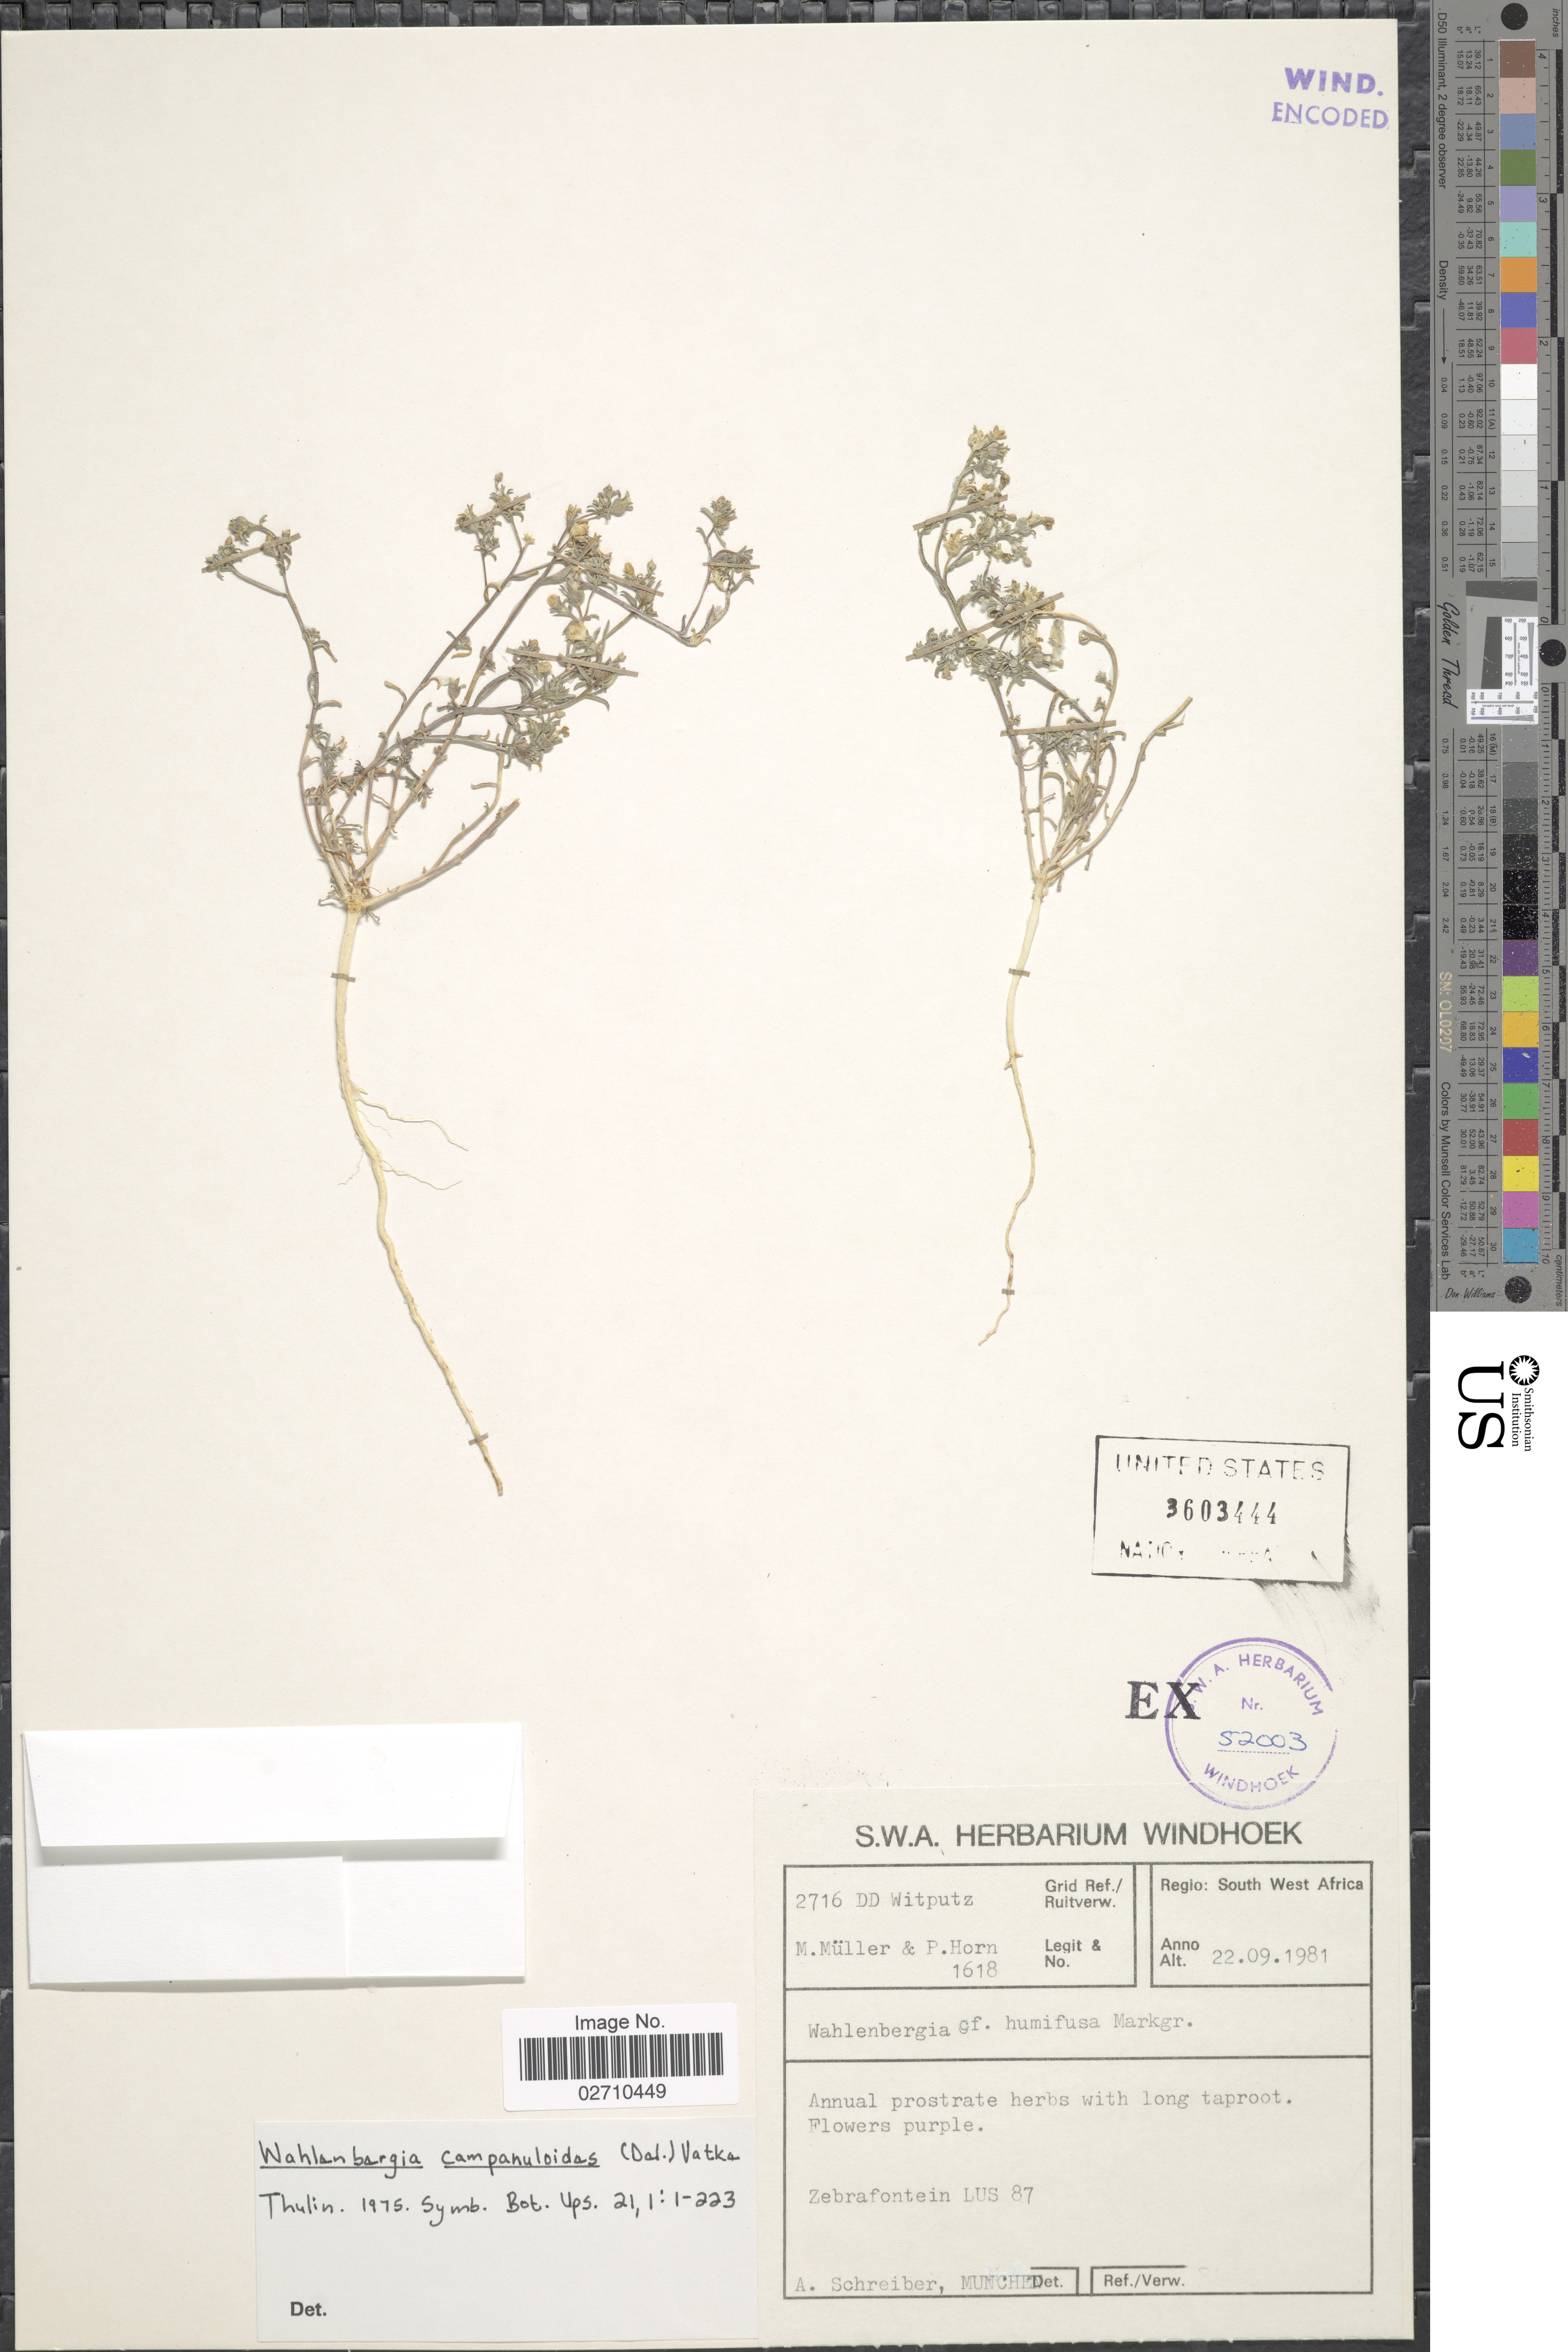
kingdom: Plantae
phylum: Tracheophyta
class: Magnoliopsida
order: Asterales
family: Campanulaceae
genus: Wahlenbergia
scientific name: Wahlenbergia campanuloides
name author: (Delile) Vatke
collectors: M. Muller & P. Horn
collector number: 1618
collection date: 1981-09-22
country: Namibia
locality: Regio: South West Africa. Zebrafontein LUS 87.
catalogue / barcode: US 3603444